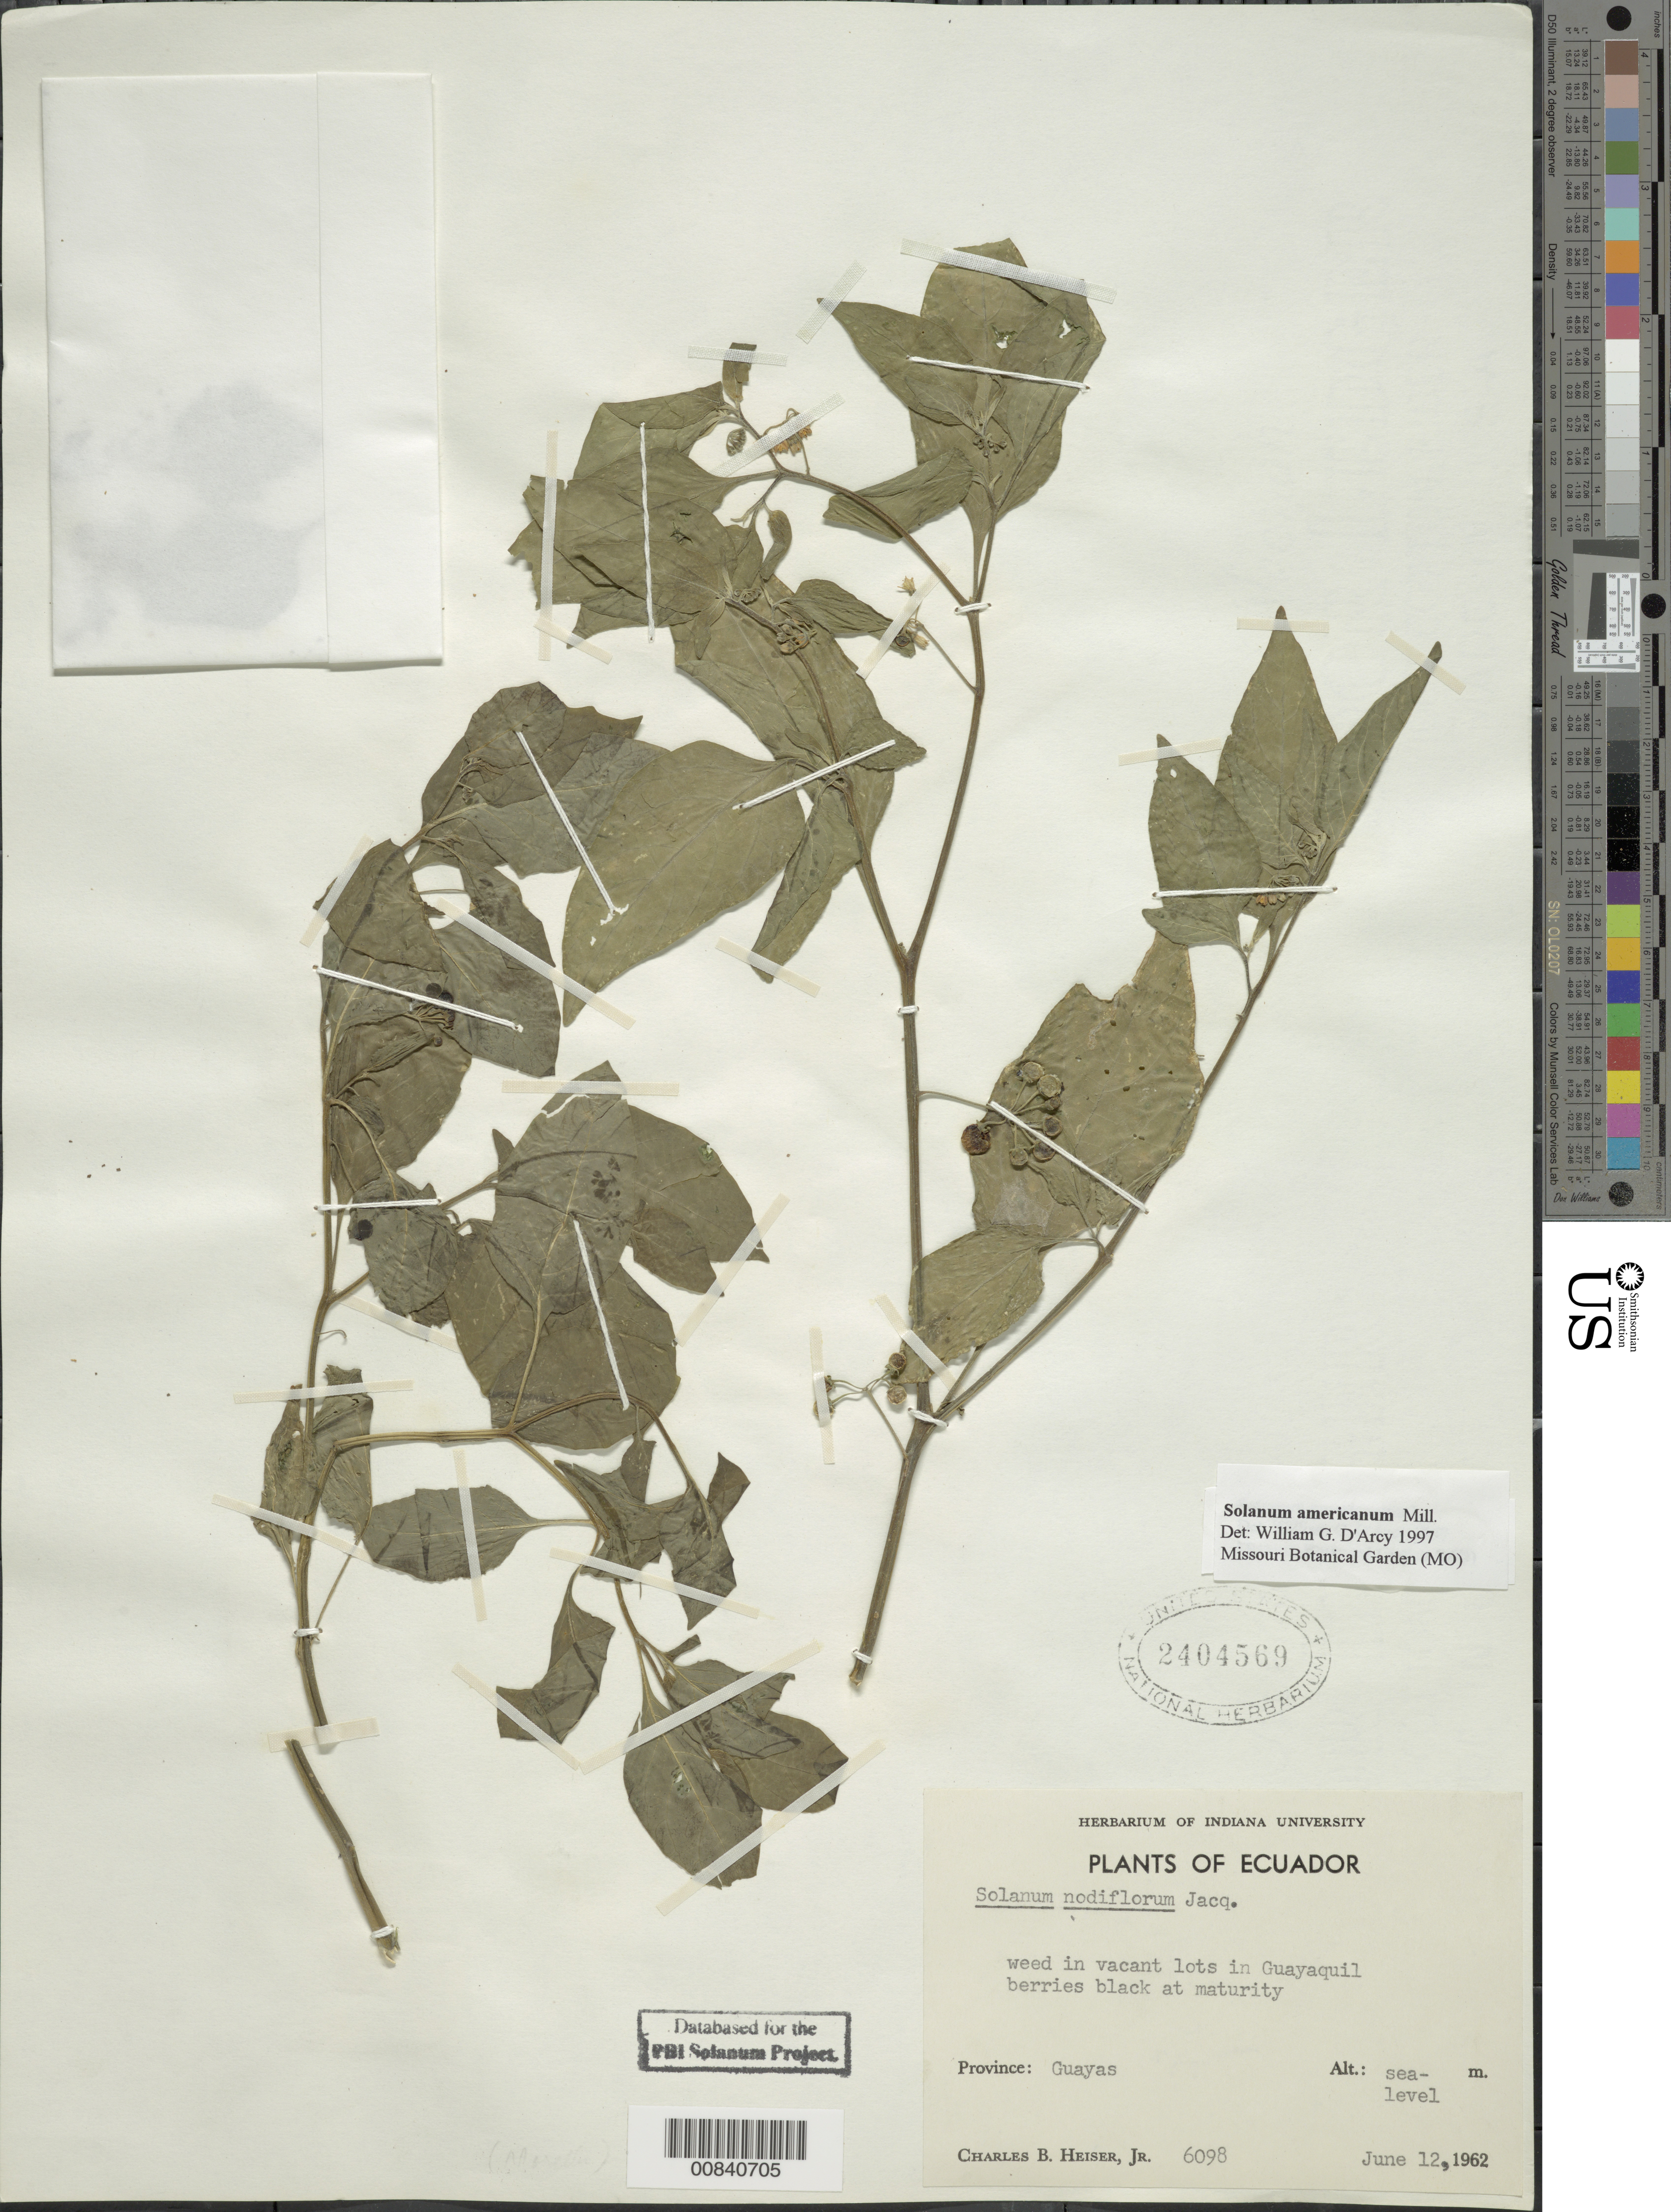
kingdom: Plantae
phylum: Tracheophyta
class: Magnoliopsida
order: Solanales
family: Solanaceae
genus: Solanum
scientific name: Solanum americanum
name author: Mill.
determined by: D'Arcy, W. G.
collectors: C. B. Heiser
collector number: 6098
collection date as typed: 12 Jun 1962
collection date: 1962-06-12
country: Ecuador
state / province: Guayas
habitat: Weed in vacant lots.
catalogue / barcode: US 2404569